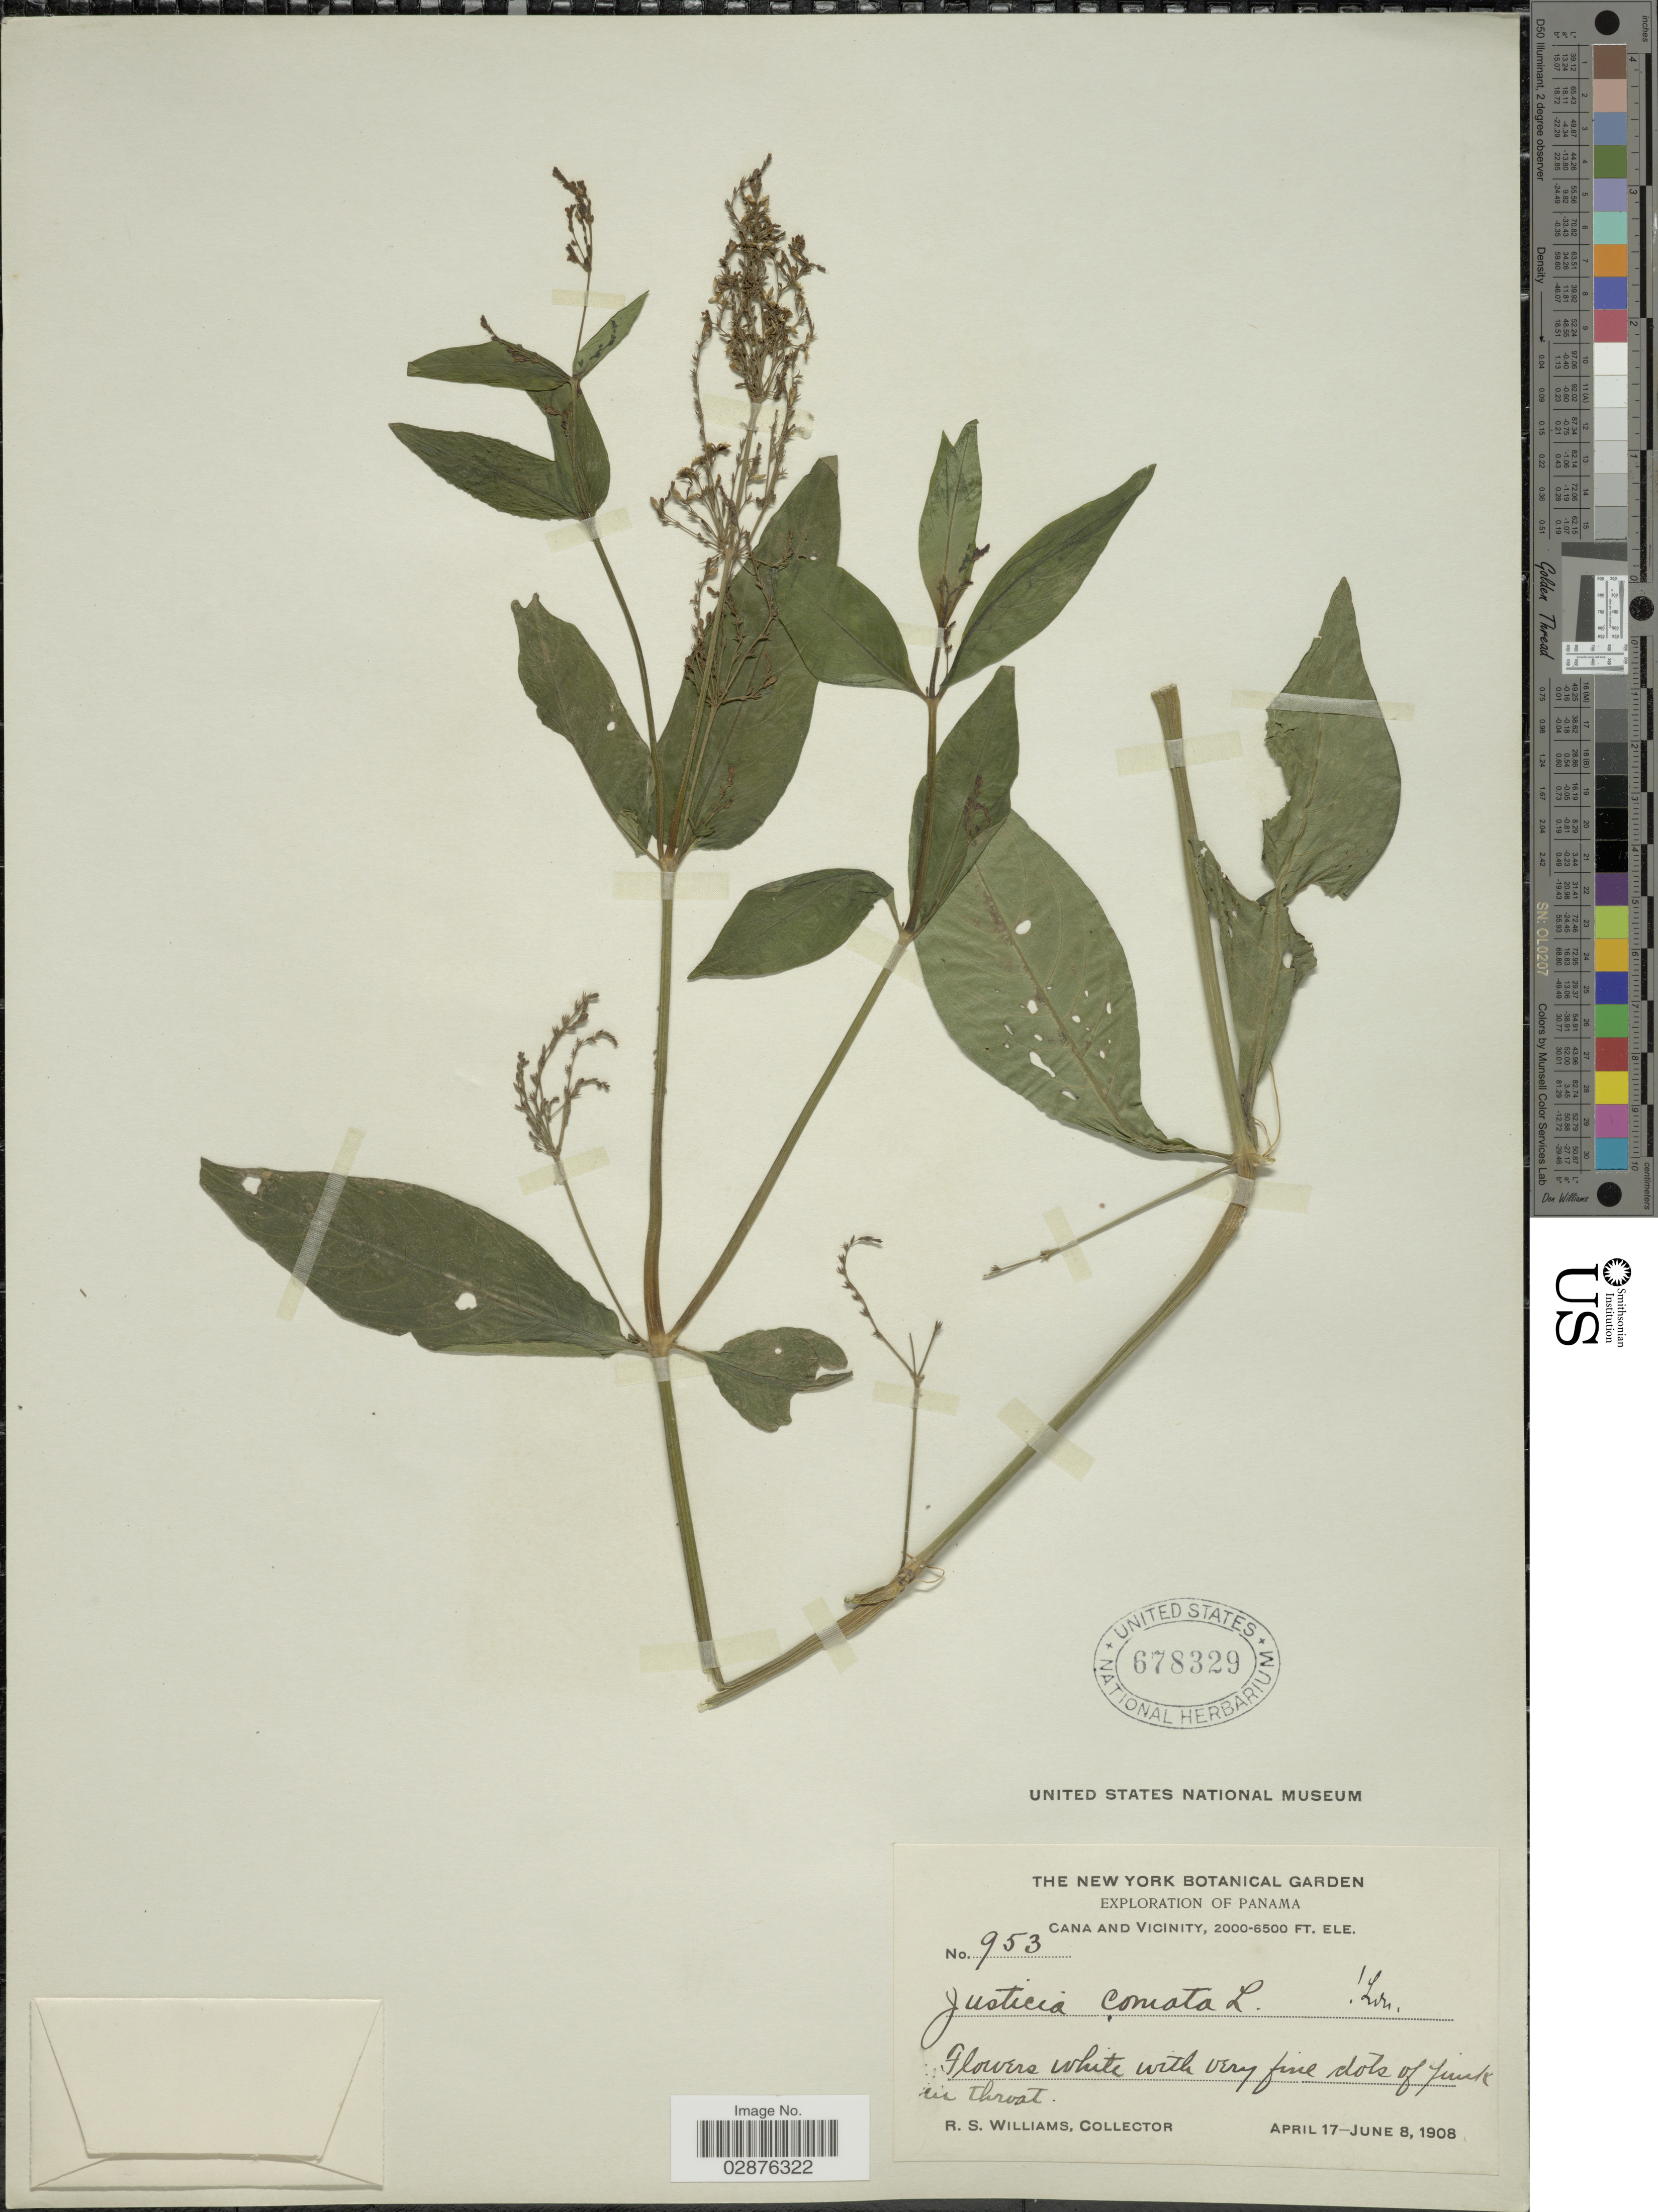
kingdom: Plantae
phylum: Tracheophyta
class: Magnoliopsida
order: Lamiales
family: Acanthaceae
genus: Justicia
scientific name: Justicia comata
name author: (L.) Lam.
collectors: R. S. Williams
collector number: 953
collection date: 1908-04-17/1908-06-08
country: Panama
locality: Cana and Vicinity.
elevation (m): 610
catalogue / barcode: US 678329